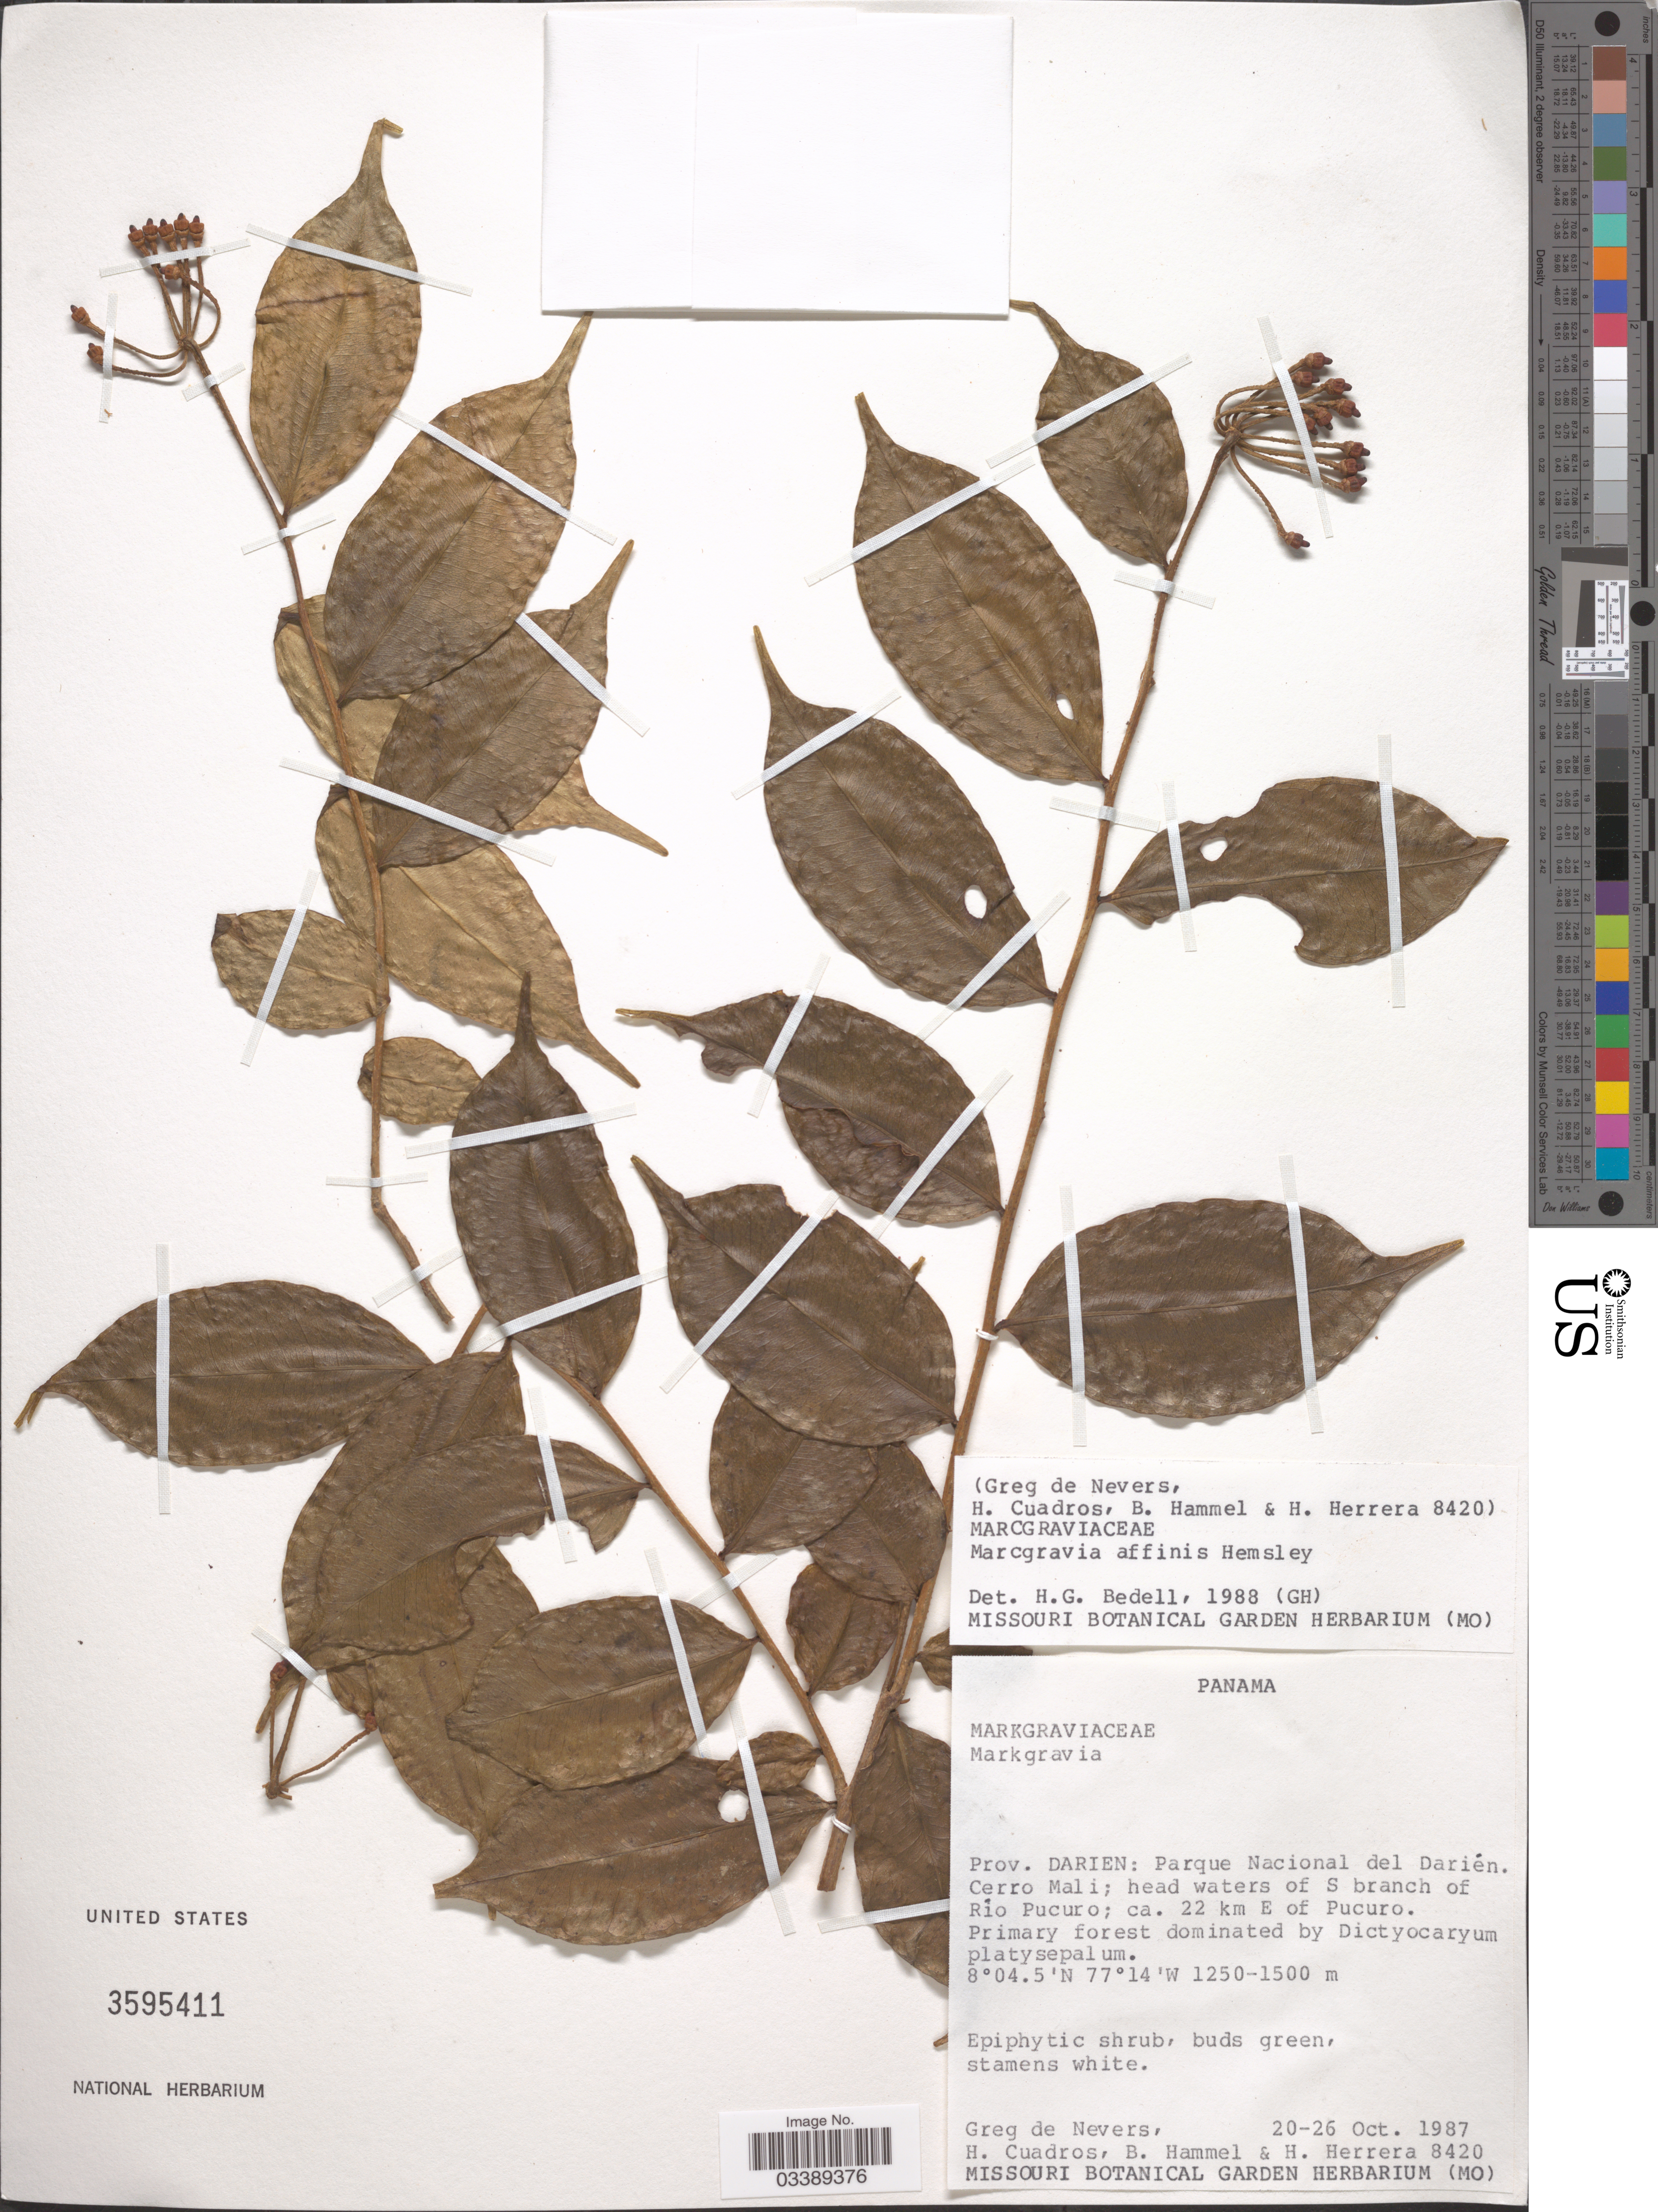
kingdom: Plantae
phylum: Tracheophyta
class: Magnoliopsida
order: Ericales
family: Marcgraviaceae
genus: Marcgravia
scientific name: Marcgravia affinis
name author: Hemsl.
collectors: G. C. de Nevers, H. Cuadros, B. Hammel & H. Herrera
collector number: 8420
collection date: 1987-10-20/1987-10-26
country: Panama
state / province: Darién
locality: Parque Nacional del Darién. Cerro Mali; head waters of S branch of Río Pucuro; ca. 22 km E of Pucuro.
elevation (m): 1250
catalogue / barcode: US 3595411